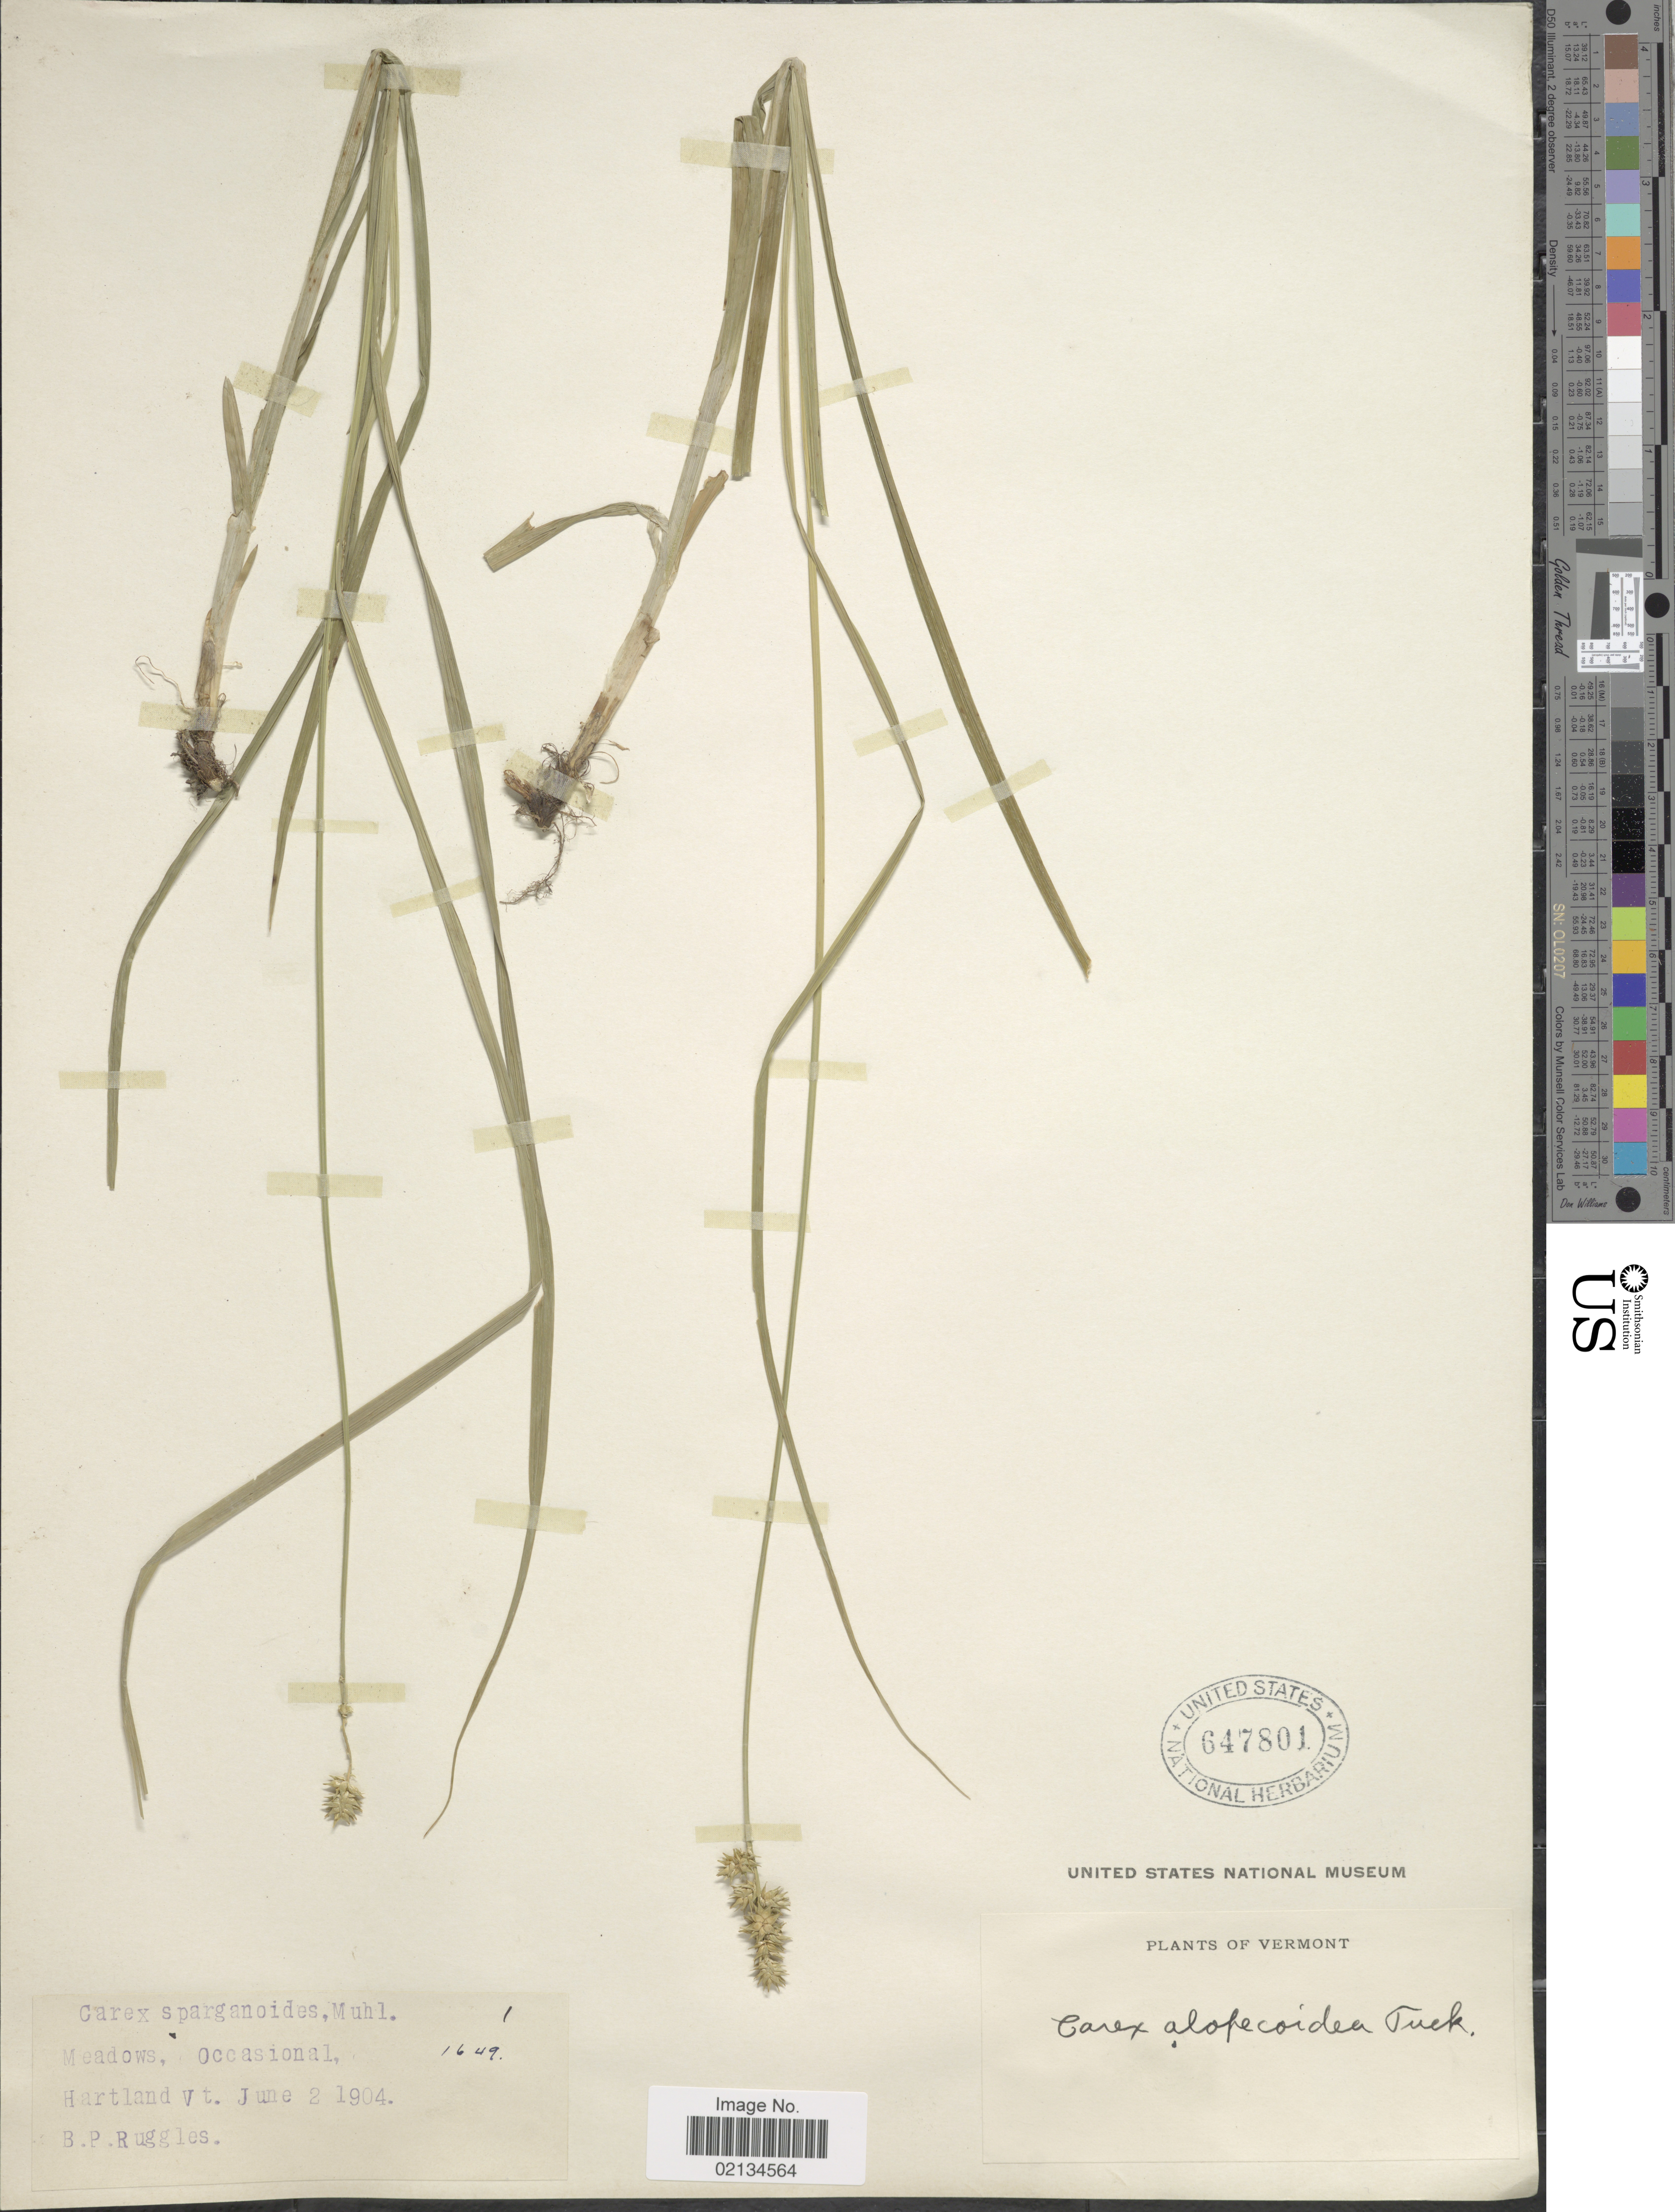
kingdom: Plantae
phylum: Tracheophyta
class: Liliopsida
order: Poales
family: Cyperaceae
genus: Carex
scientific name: Carex sparganioides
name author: Muhl. ex Willd.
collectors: B. Ruggles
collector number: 1649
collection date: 1904-06-02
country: United States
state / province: Vermont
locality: Meadows, Occasional, Hartland.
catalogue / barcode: US 647801